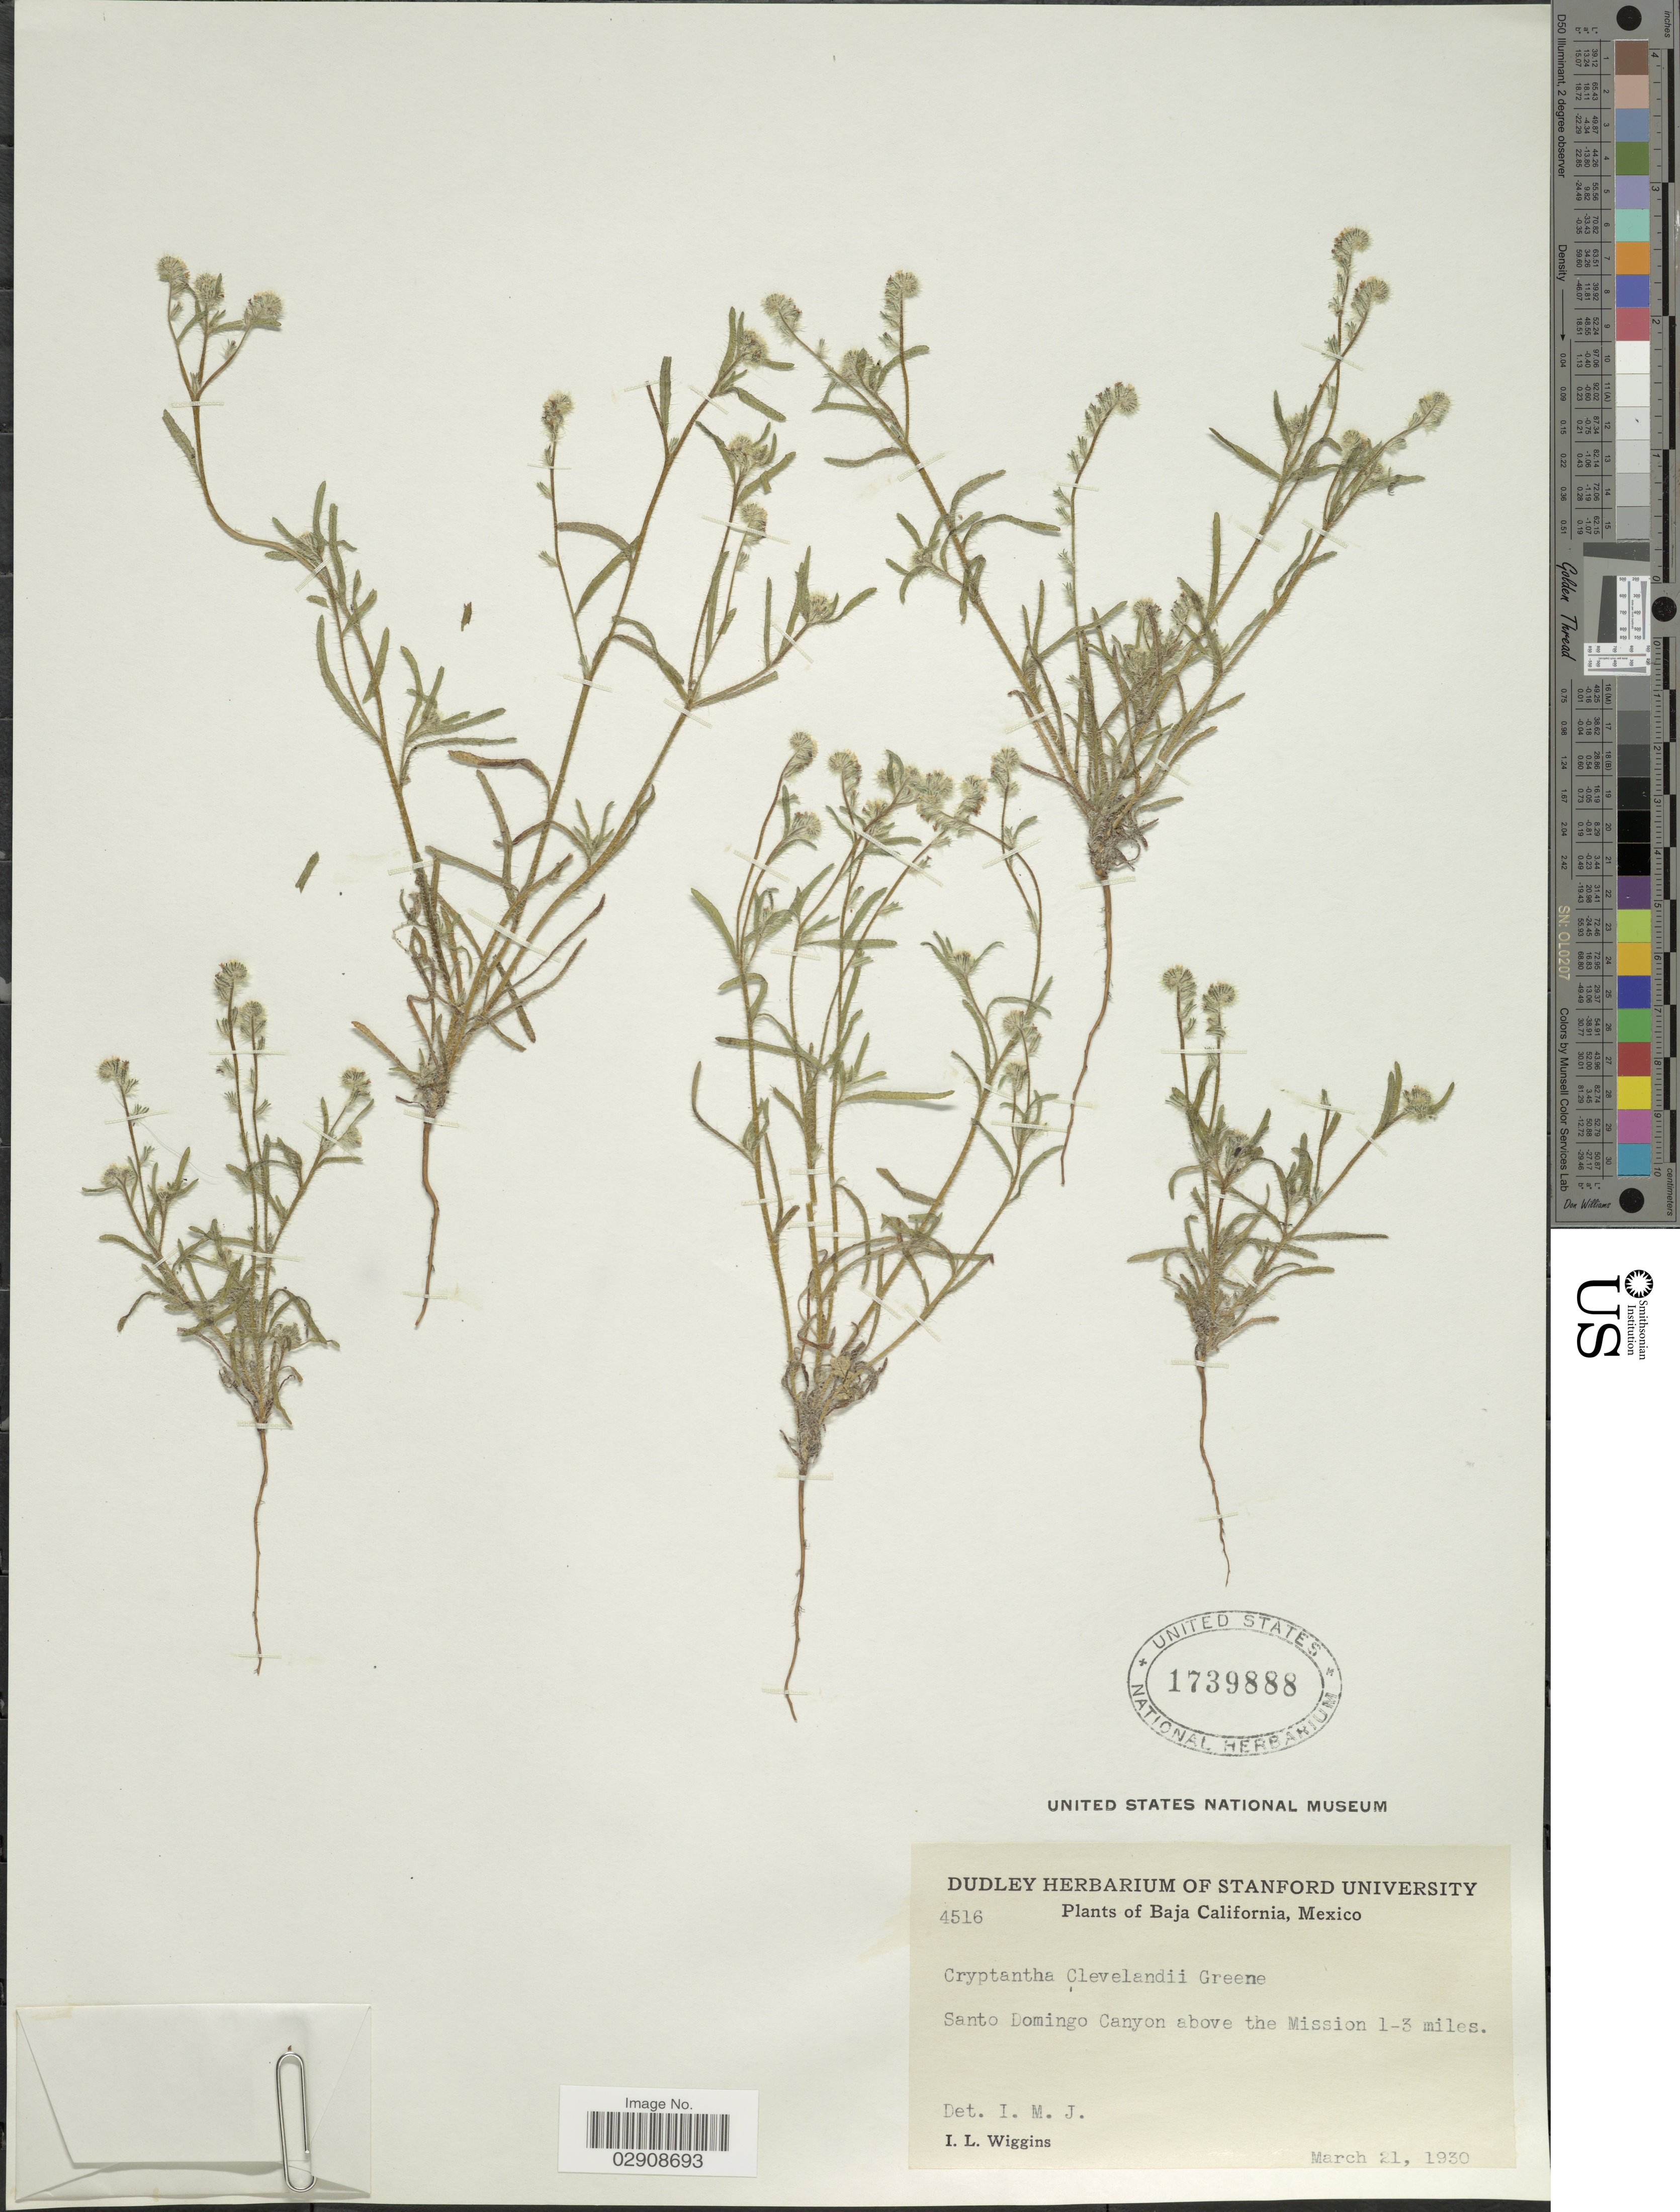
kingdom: Plantae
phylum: Tracheophyta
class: Magnoliopsida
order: Boraginales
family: Boraginaceae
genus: Cryptantha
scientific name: Cryptantha clevelandii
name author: Greene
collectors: I. L. Wiggins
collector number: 4516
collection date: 1930-03-21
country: Mexico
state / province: Baja California Sur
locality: Santo Domingo Canyon above the Mission 1-3 miles.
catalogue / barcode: US 1739888